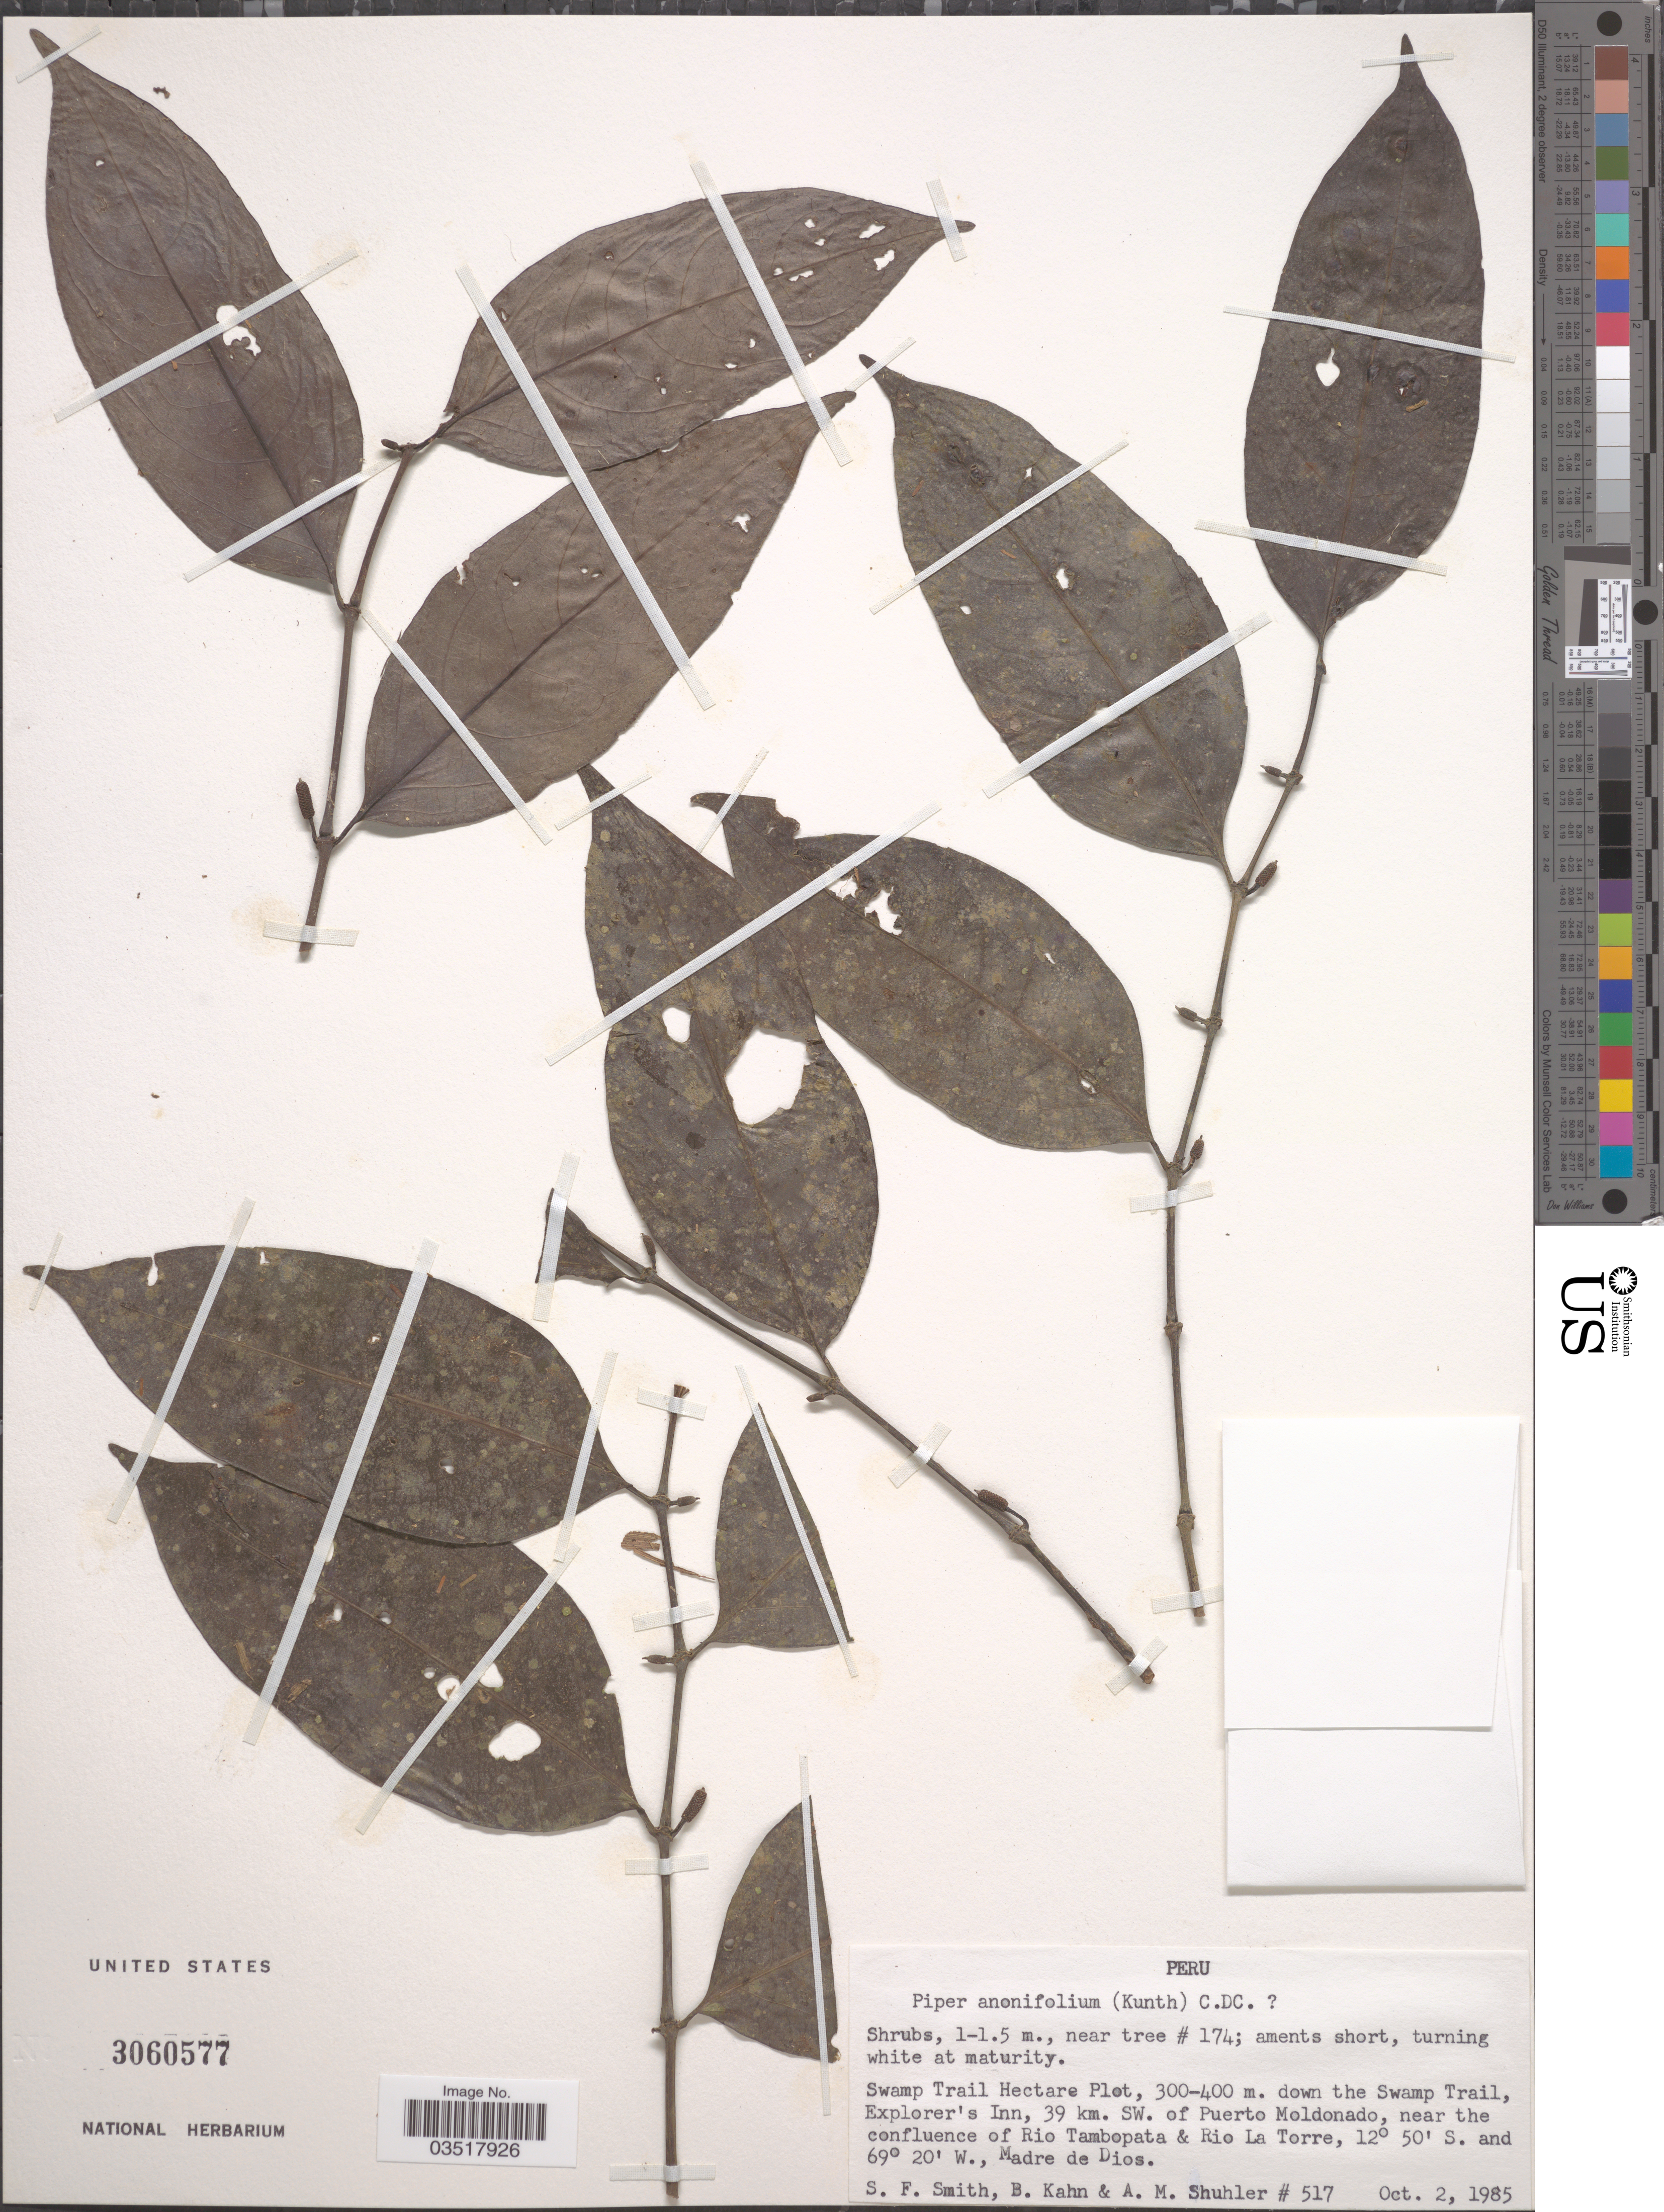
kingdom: Plantae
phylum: Tracheophyta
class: Magnoliopsida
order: Piperales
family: Piperaceae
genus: Piper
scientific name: Piper anonifolium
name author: (Kunth) C. DC.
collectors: S.F. Smith, B. Kahn & A. Shuhler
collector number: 517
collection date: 1985-10-02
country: Peru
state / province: Madre de Dios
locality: Swamp Trail Hectare Plot, down the Swamp Trail, Explorer's Inn, 39 km. SW. of Puerto Moldonado, near the confluence of Rio Tambopata & Rio La Torre.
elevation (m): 300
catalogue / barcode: US 3060577